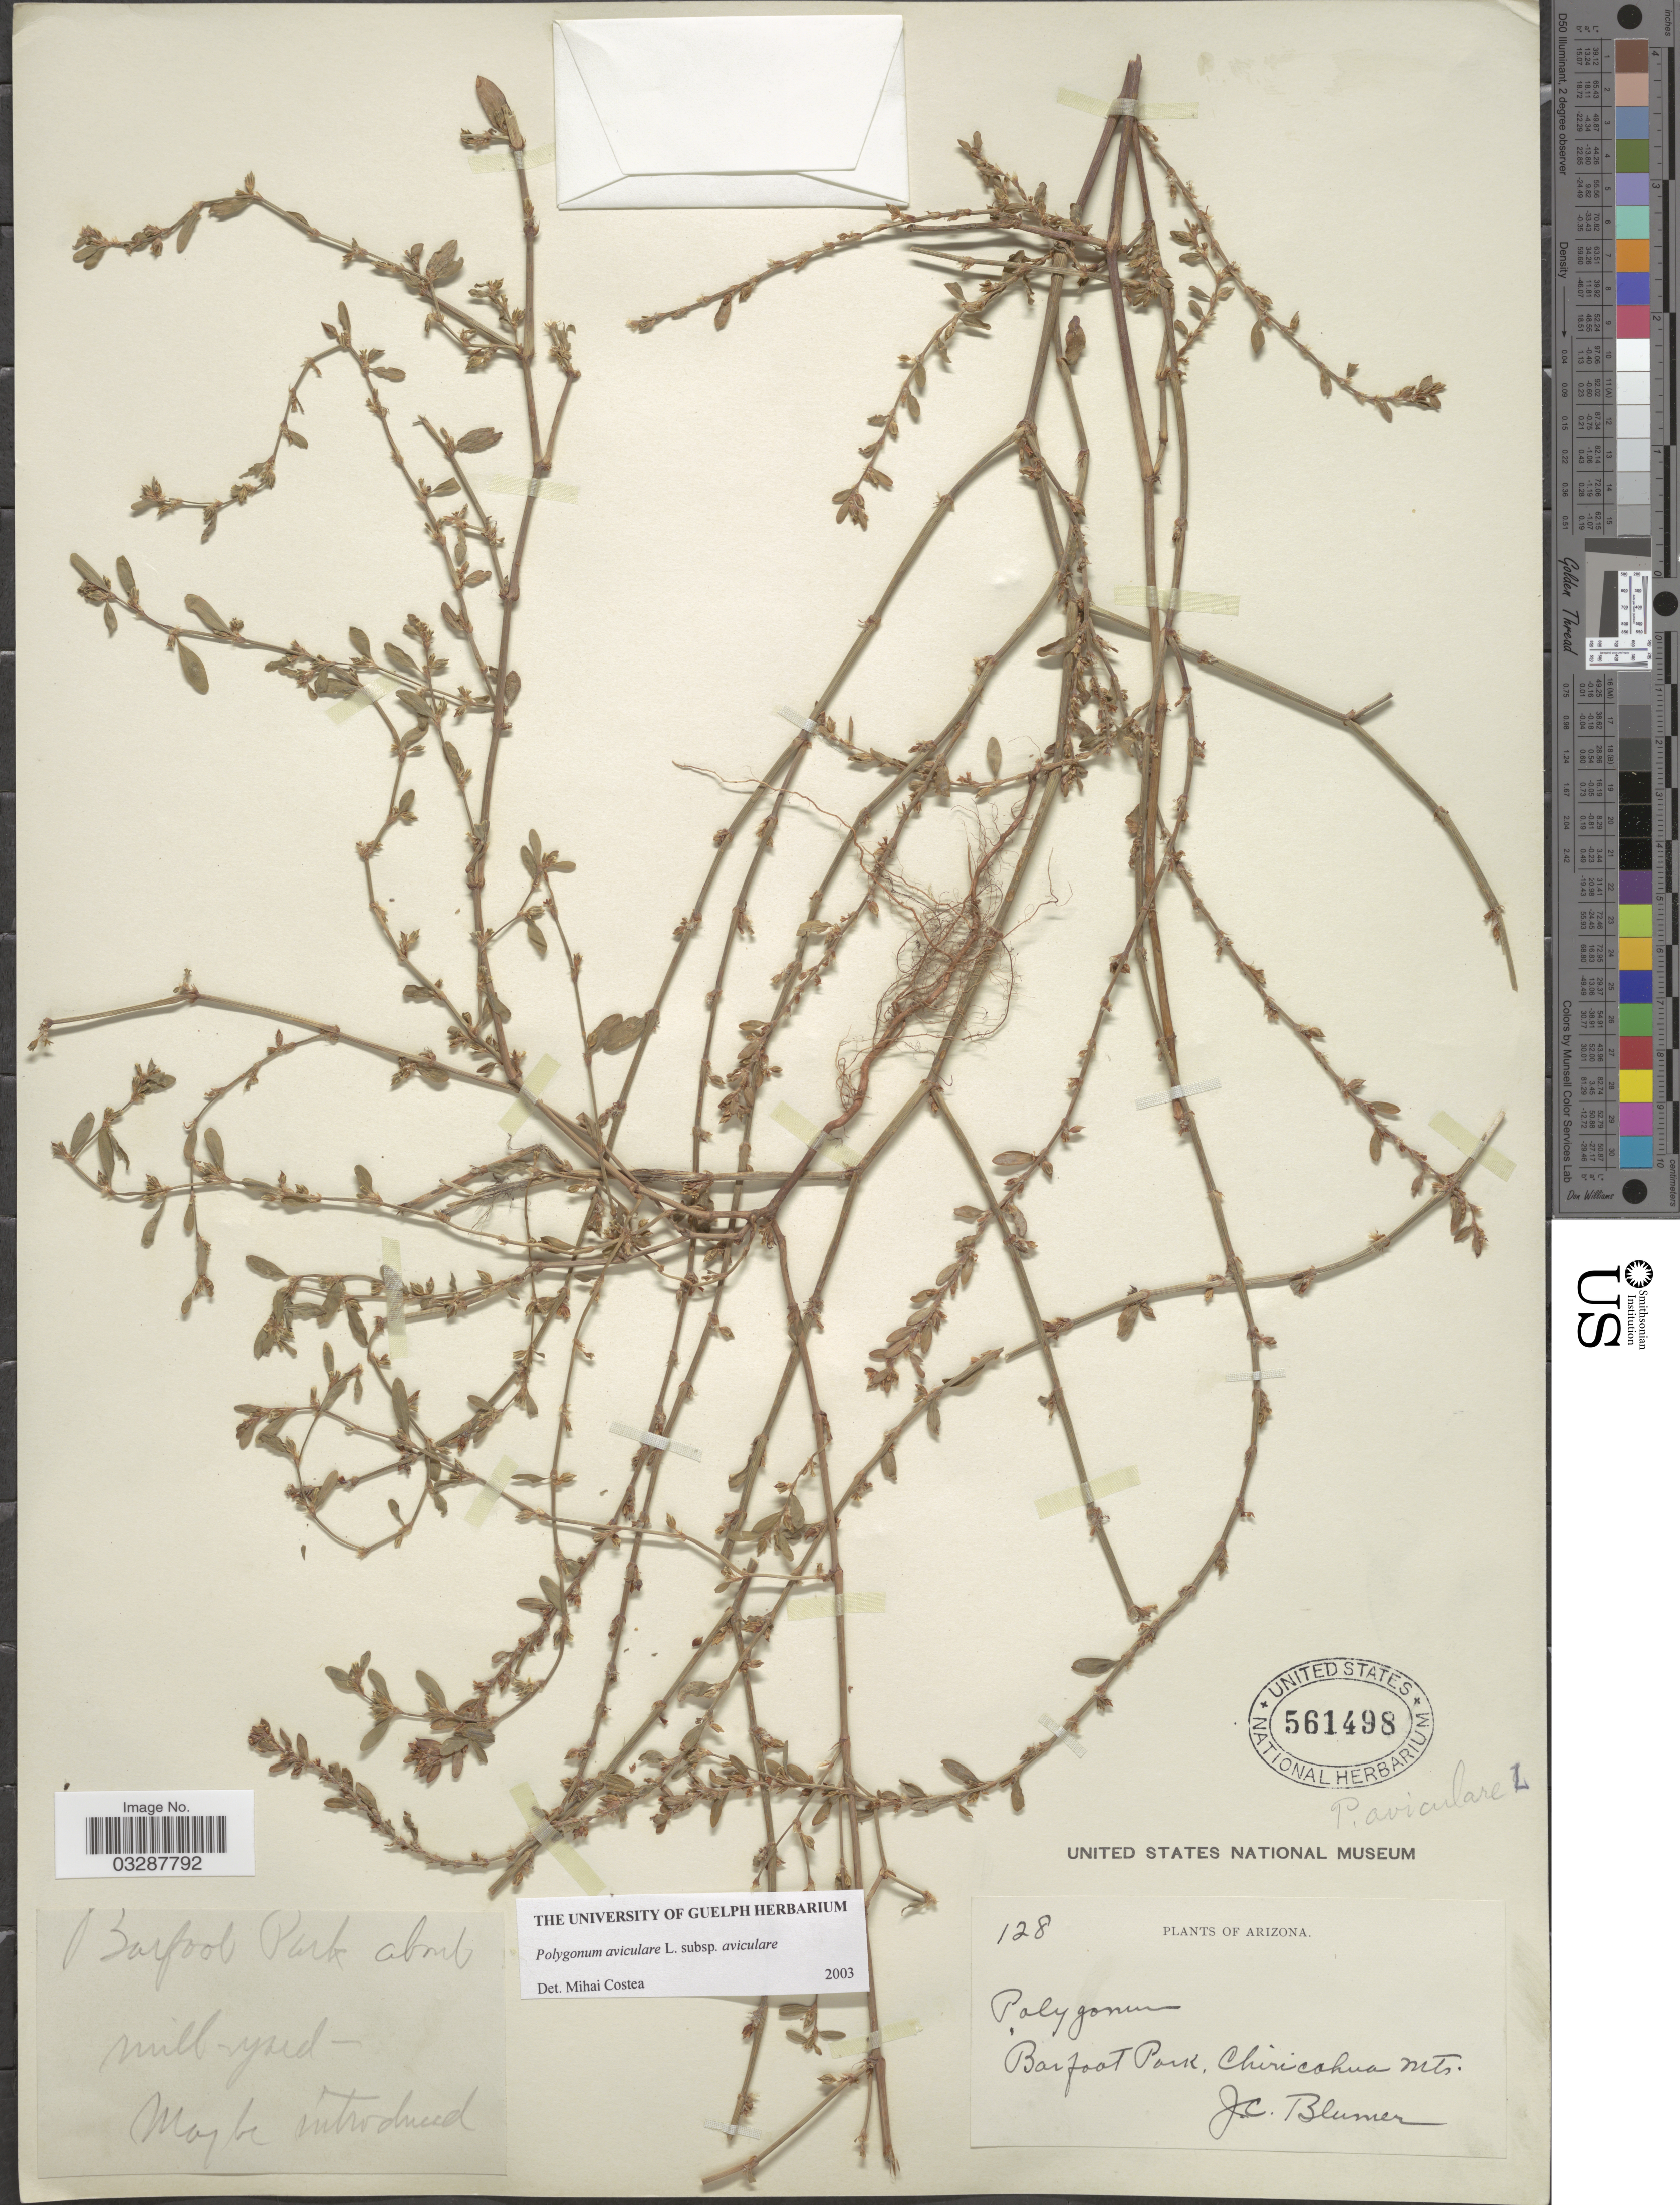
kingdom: Plantae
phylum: Tracheophyta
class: Magnoliopsida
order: Caryophyllales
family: Polygonaceae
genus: Polygonum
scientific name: Polygonum aviculare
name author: L.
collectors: J. C. Blumer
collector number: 128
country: United States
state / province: Arizona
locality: Barfoot Park, Chiricahua Mts.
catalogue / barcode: US 561498